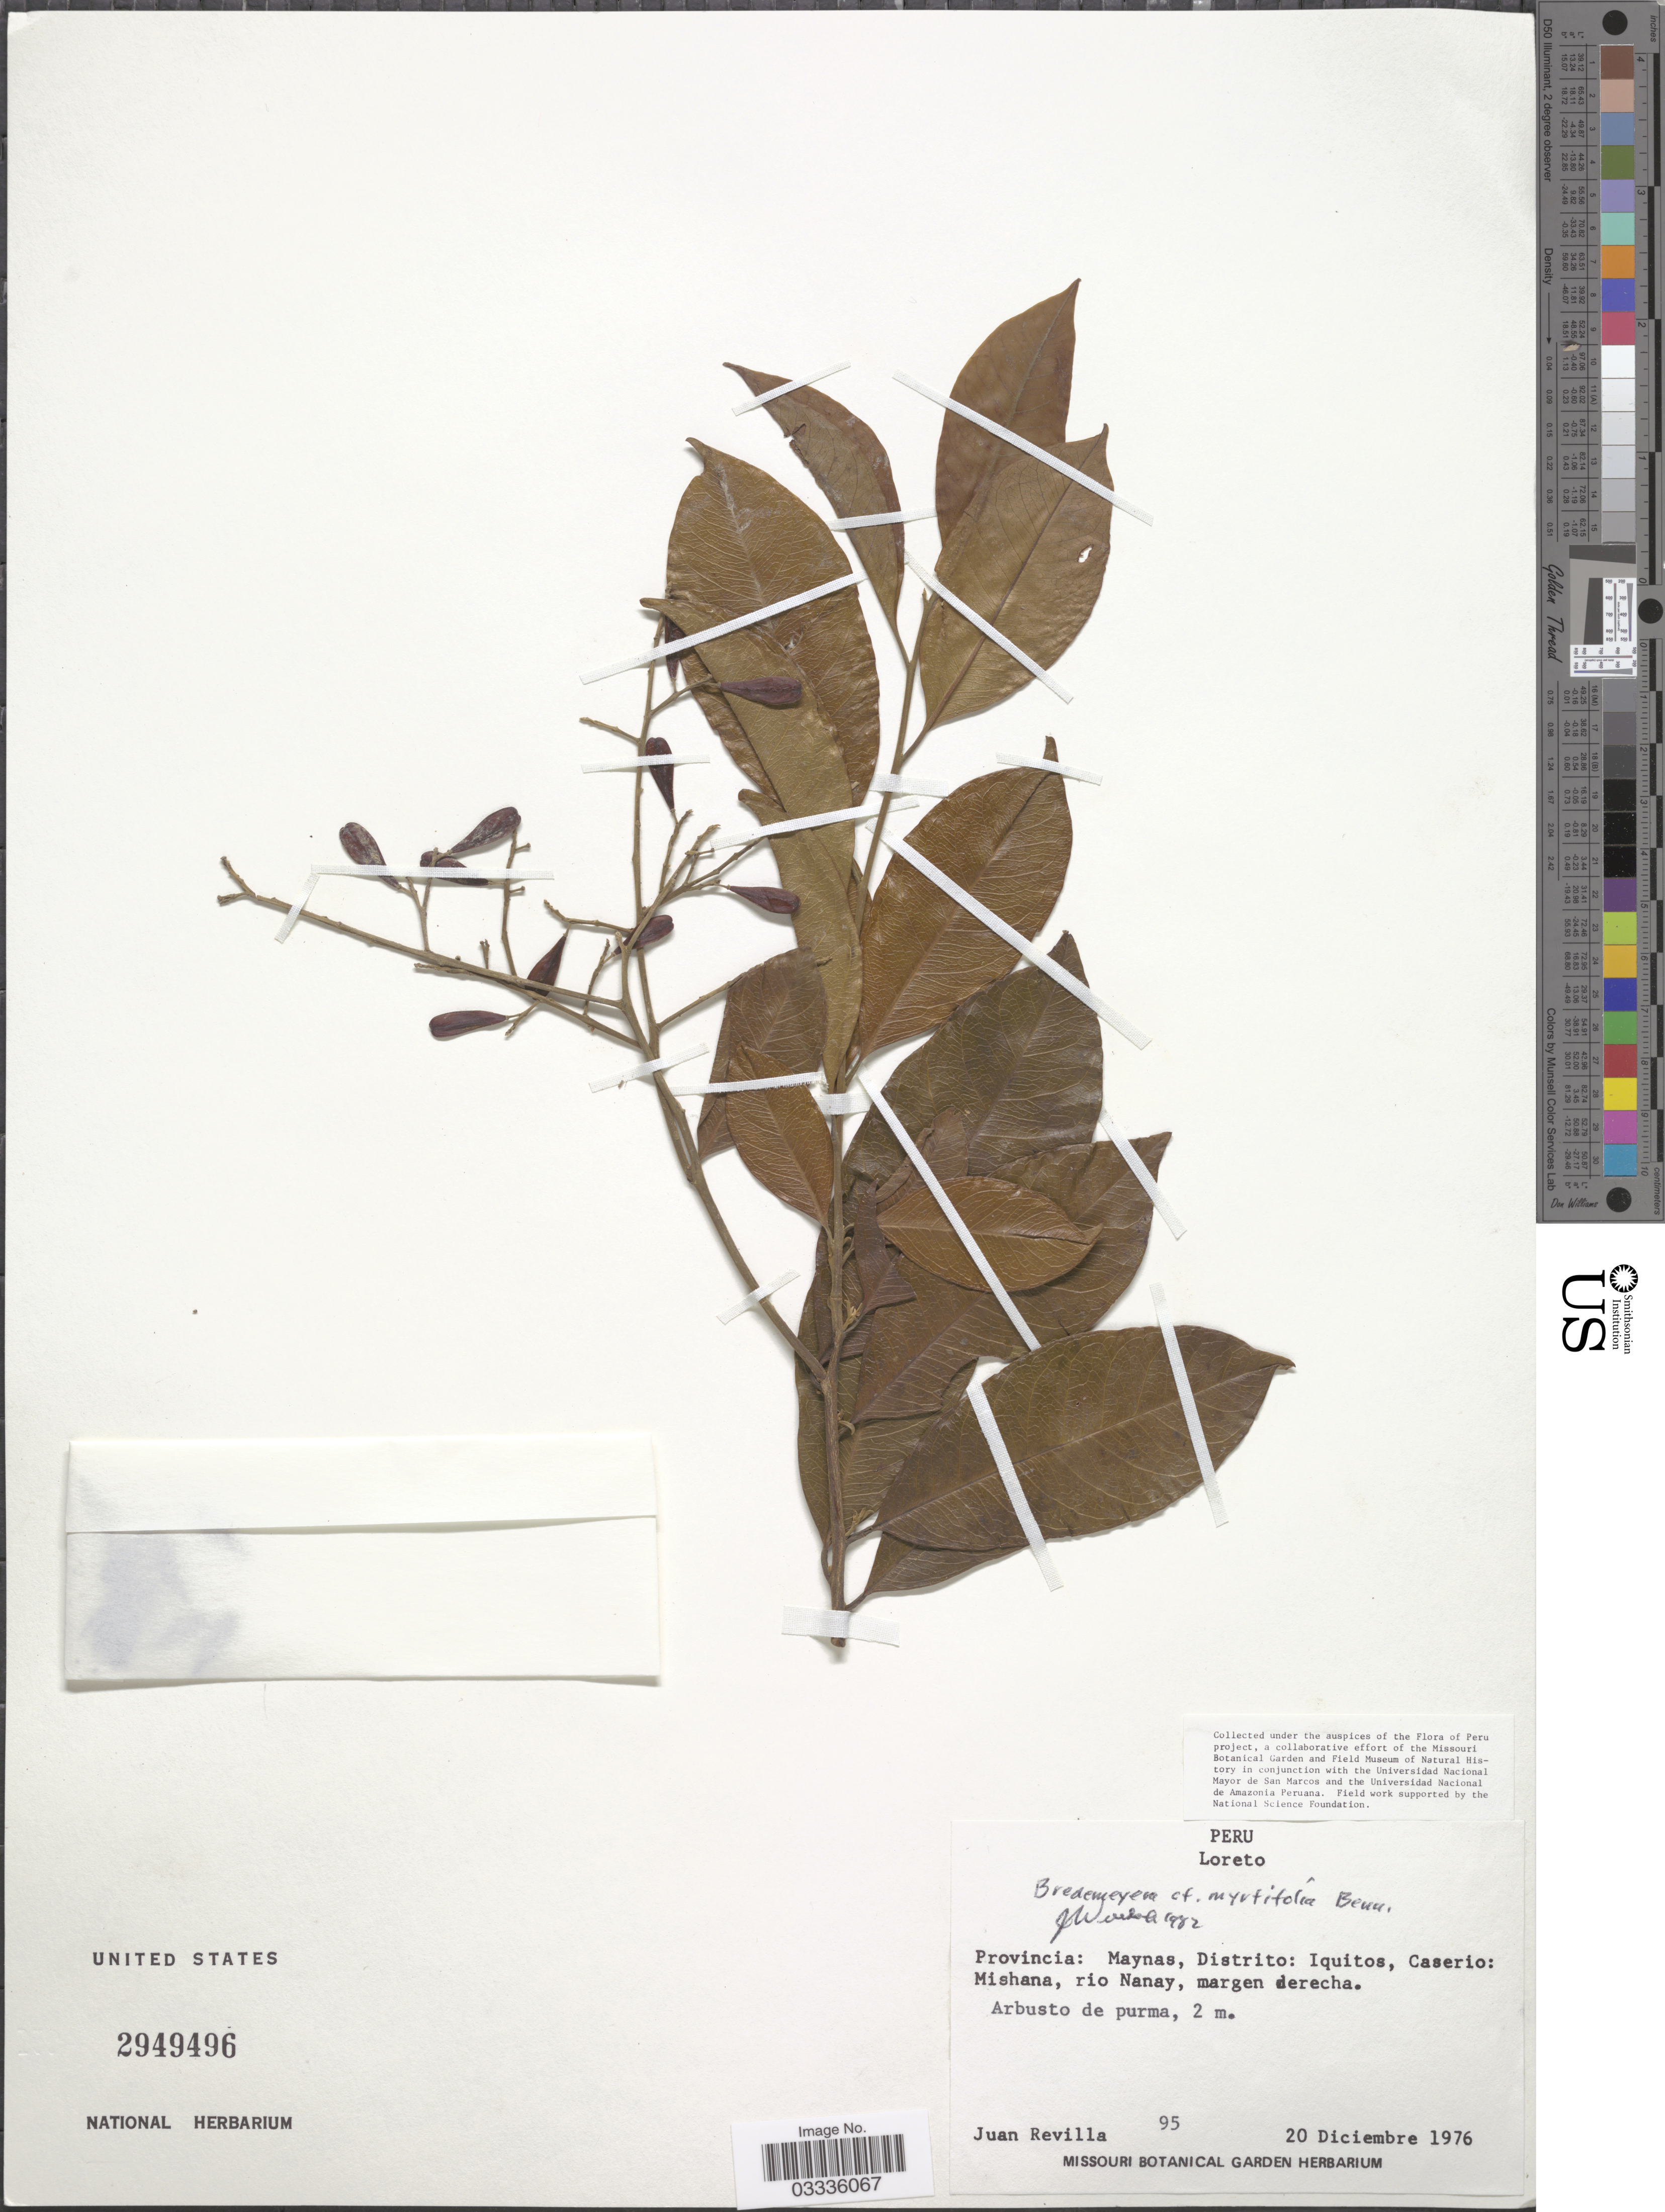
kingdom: Plantae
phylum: Tracheophyta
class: Magnoliopsida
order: Fabales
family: Polygalaceae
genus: Bredemeyera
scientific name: Bredemeyera myrtifolia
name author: A.W. Benn.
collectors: J. Revilla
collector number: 95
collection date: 1976-12-20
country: Peru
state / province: Loreto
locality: Provincia: Maynas, Distrito: Iquitos, Caserio: Mishana, rio Nanay, margen derecha.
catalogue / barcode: US 2949496